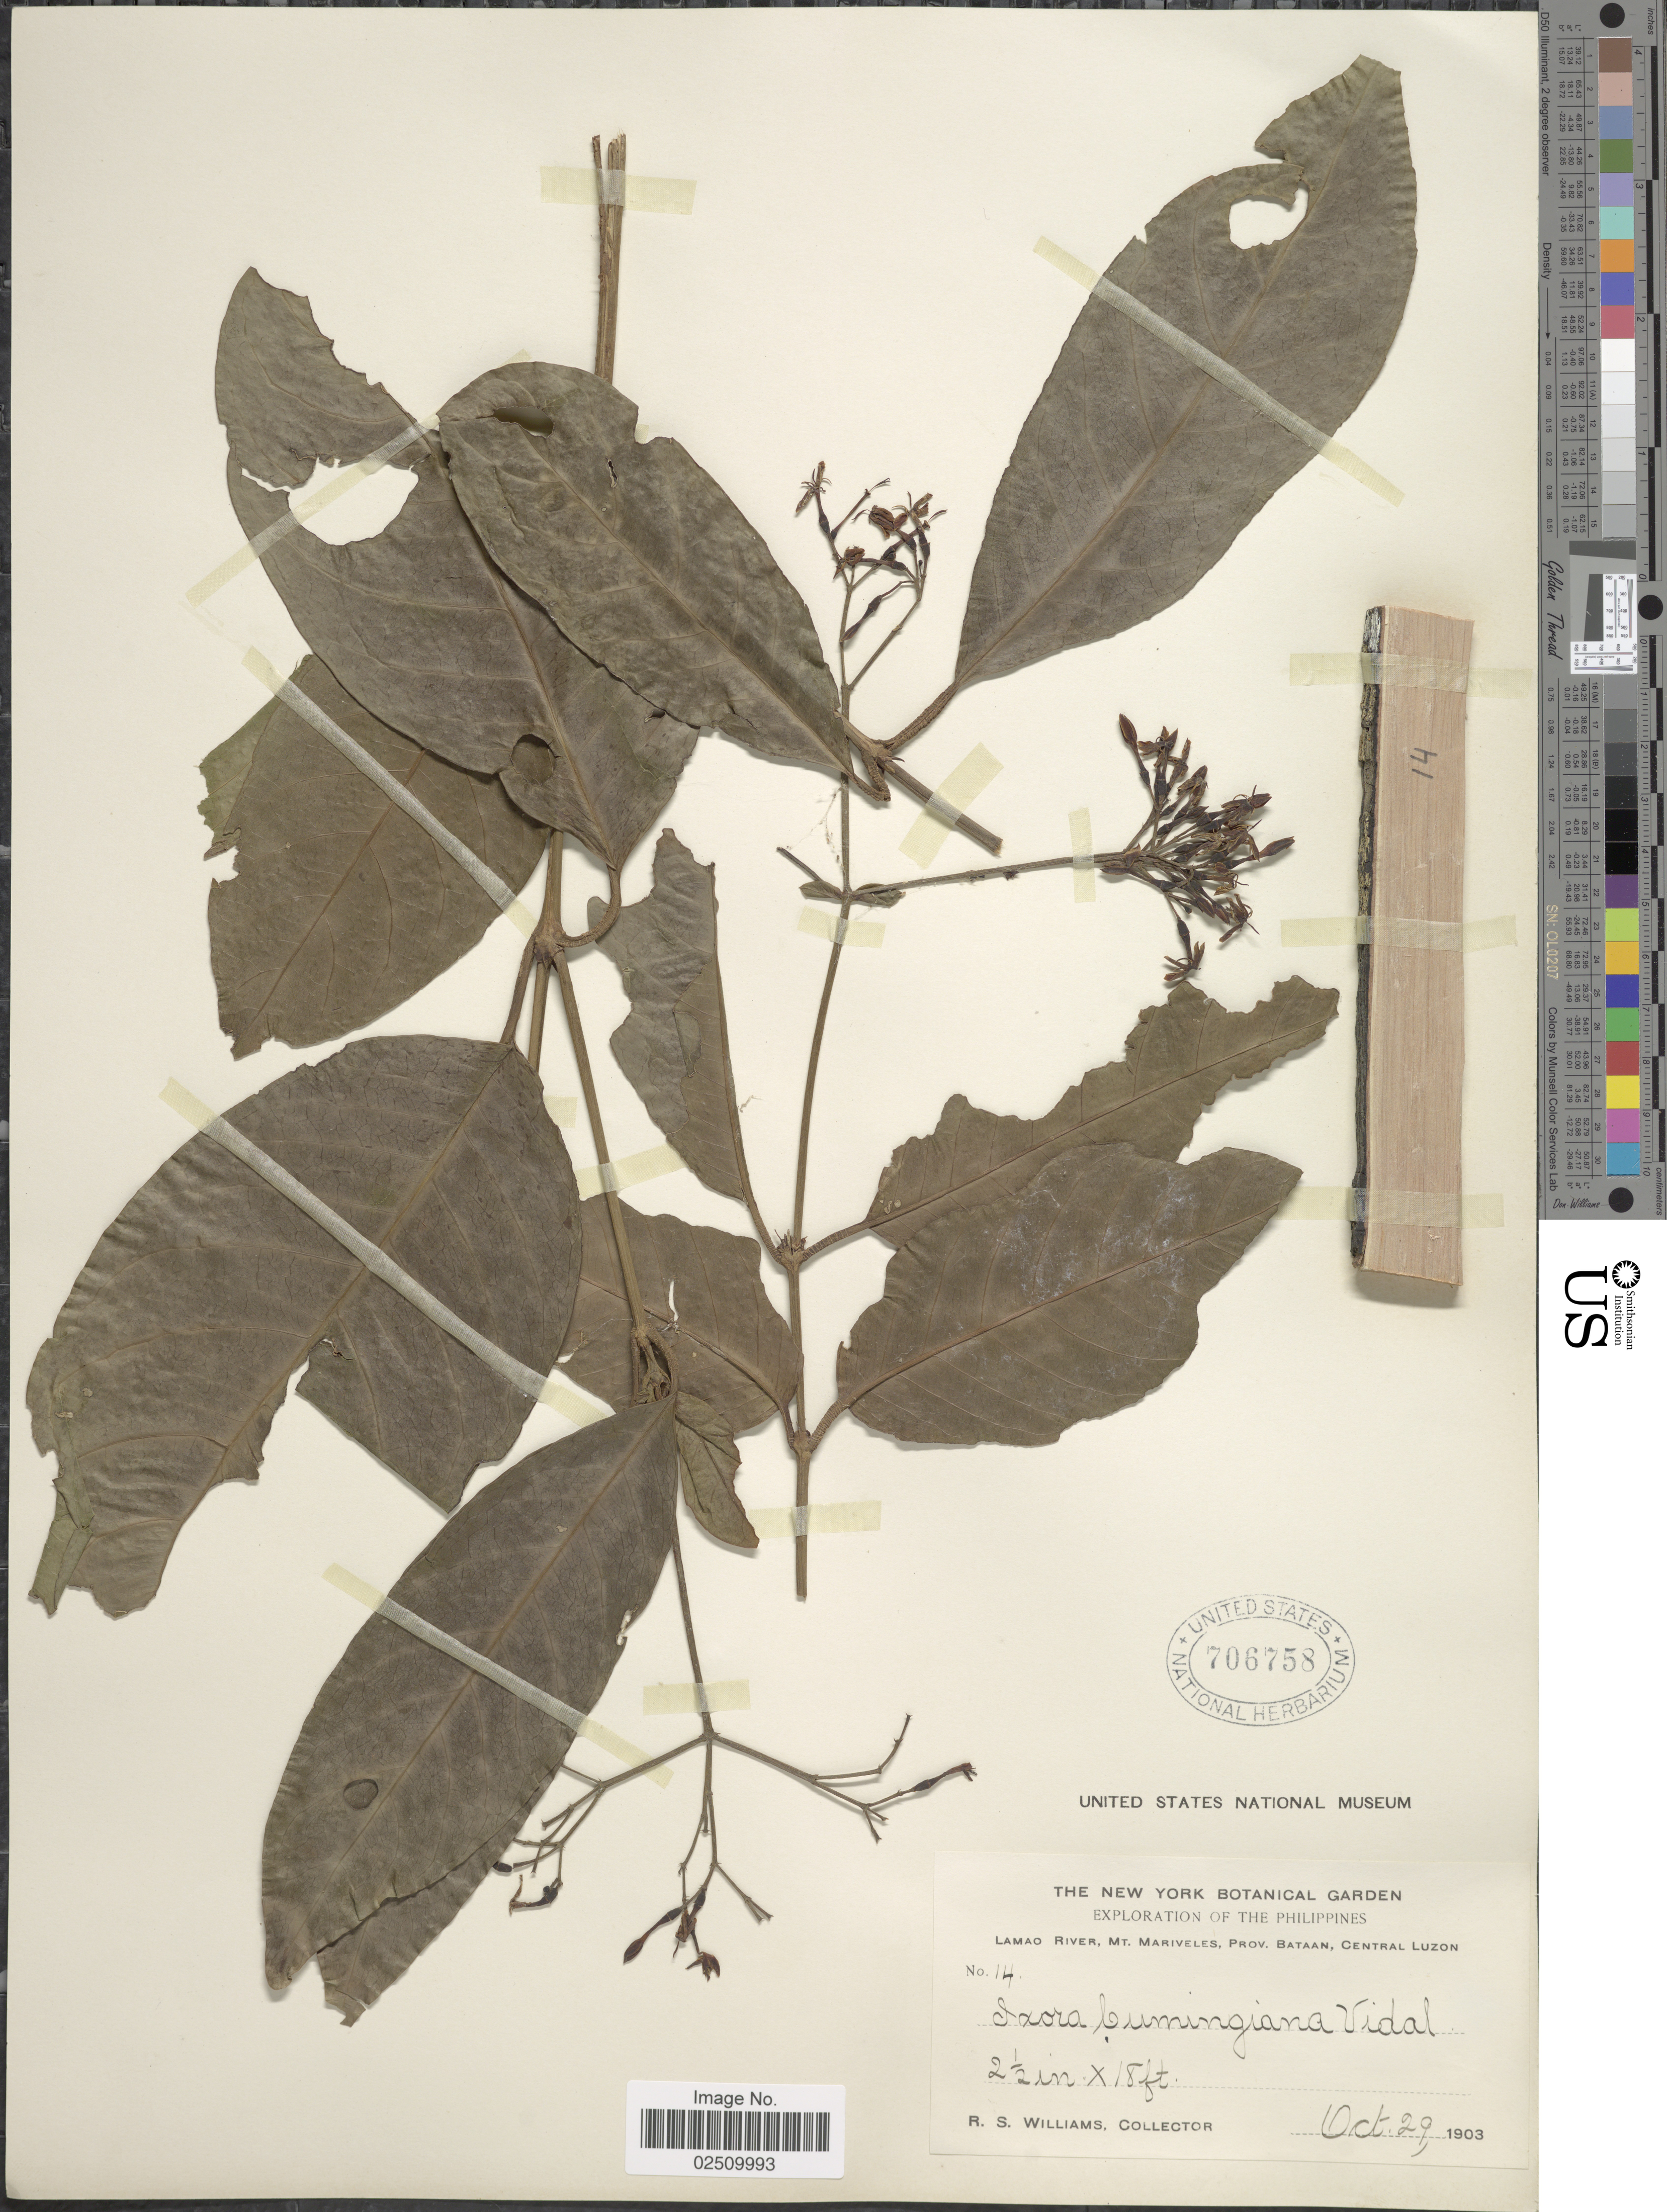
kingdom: Plantae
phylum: Tracheophyta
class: Magnoliopsida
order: Gentianales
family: Rubiaceae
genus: Ixora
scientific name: Ixora cumingiana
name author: S. Vidal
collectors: R. S. Williams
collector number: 14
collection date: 1903-10-29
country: Philippines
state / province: Central Luzon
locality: Lamao River, Mt. Mariveles, Prov. Bataan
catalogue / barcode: US 706758